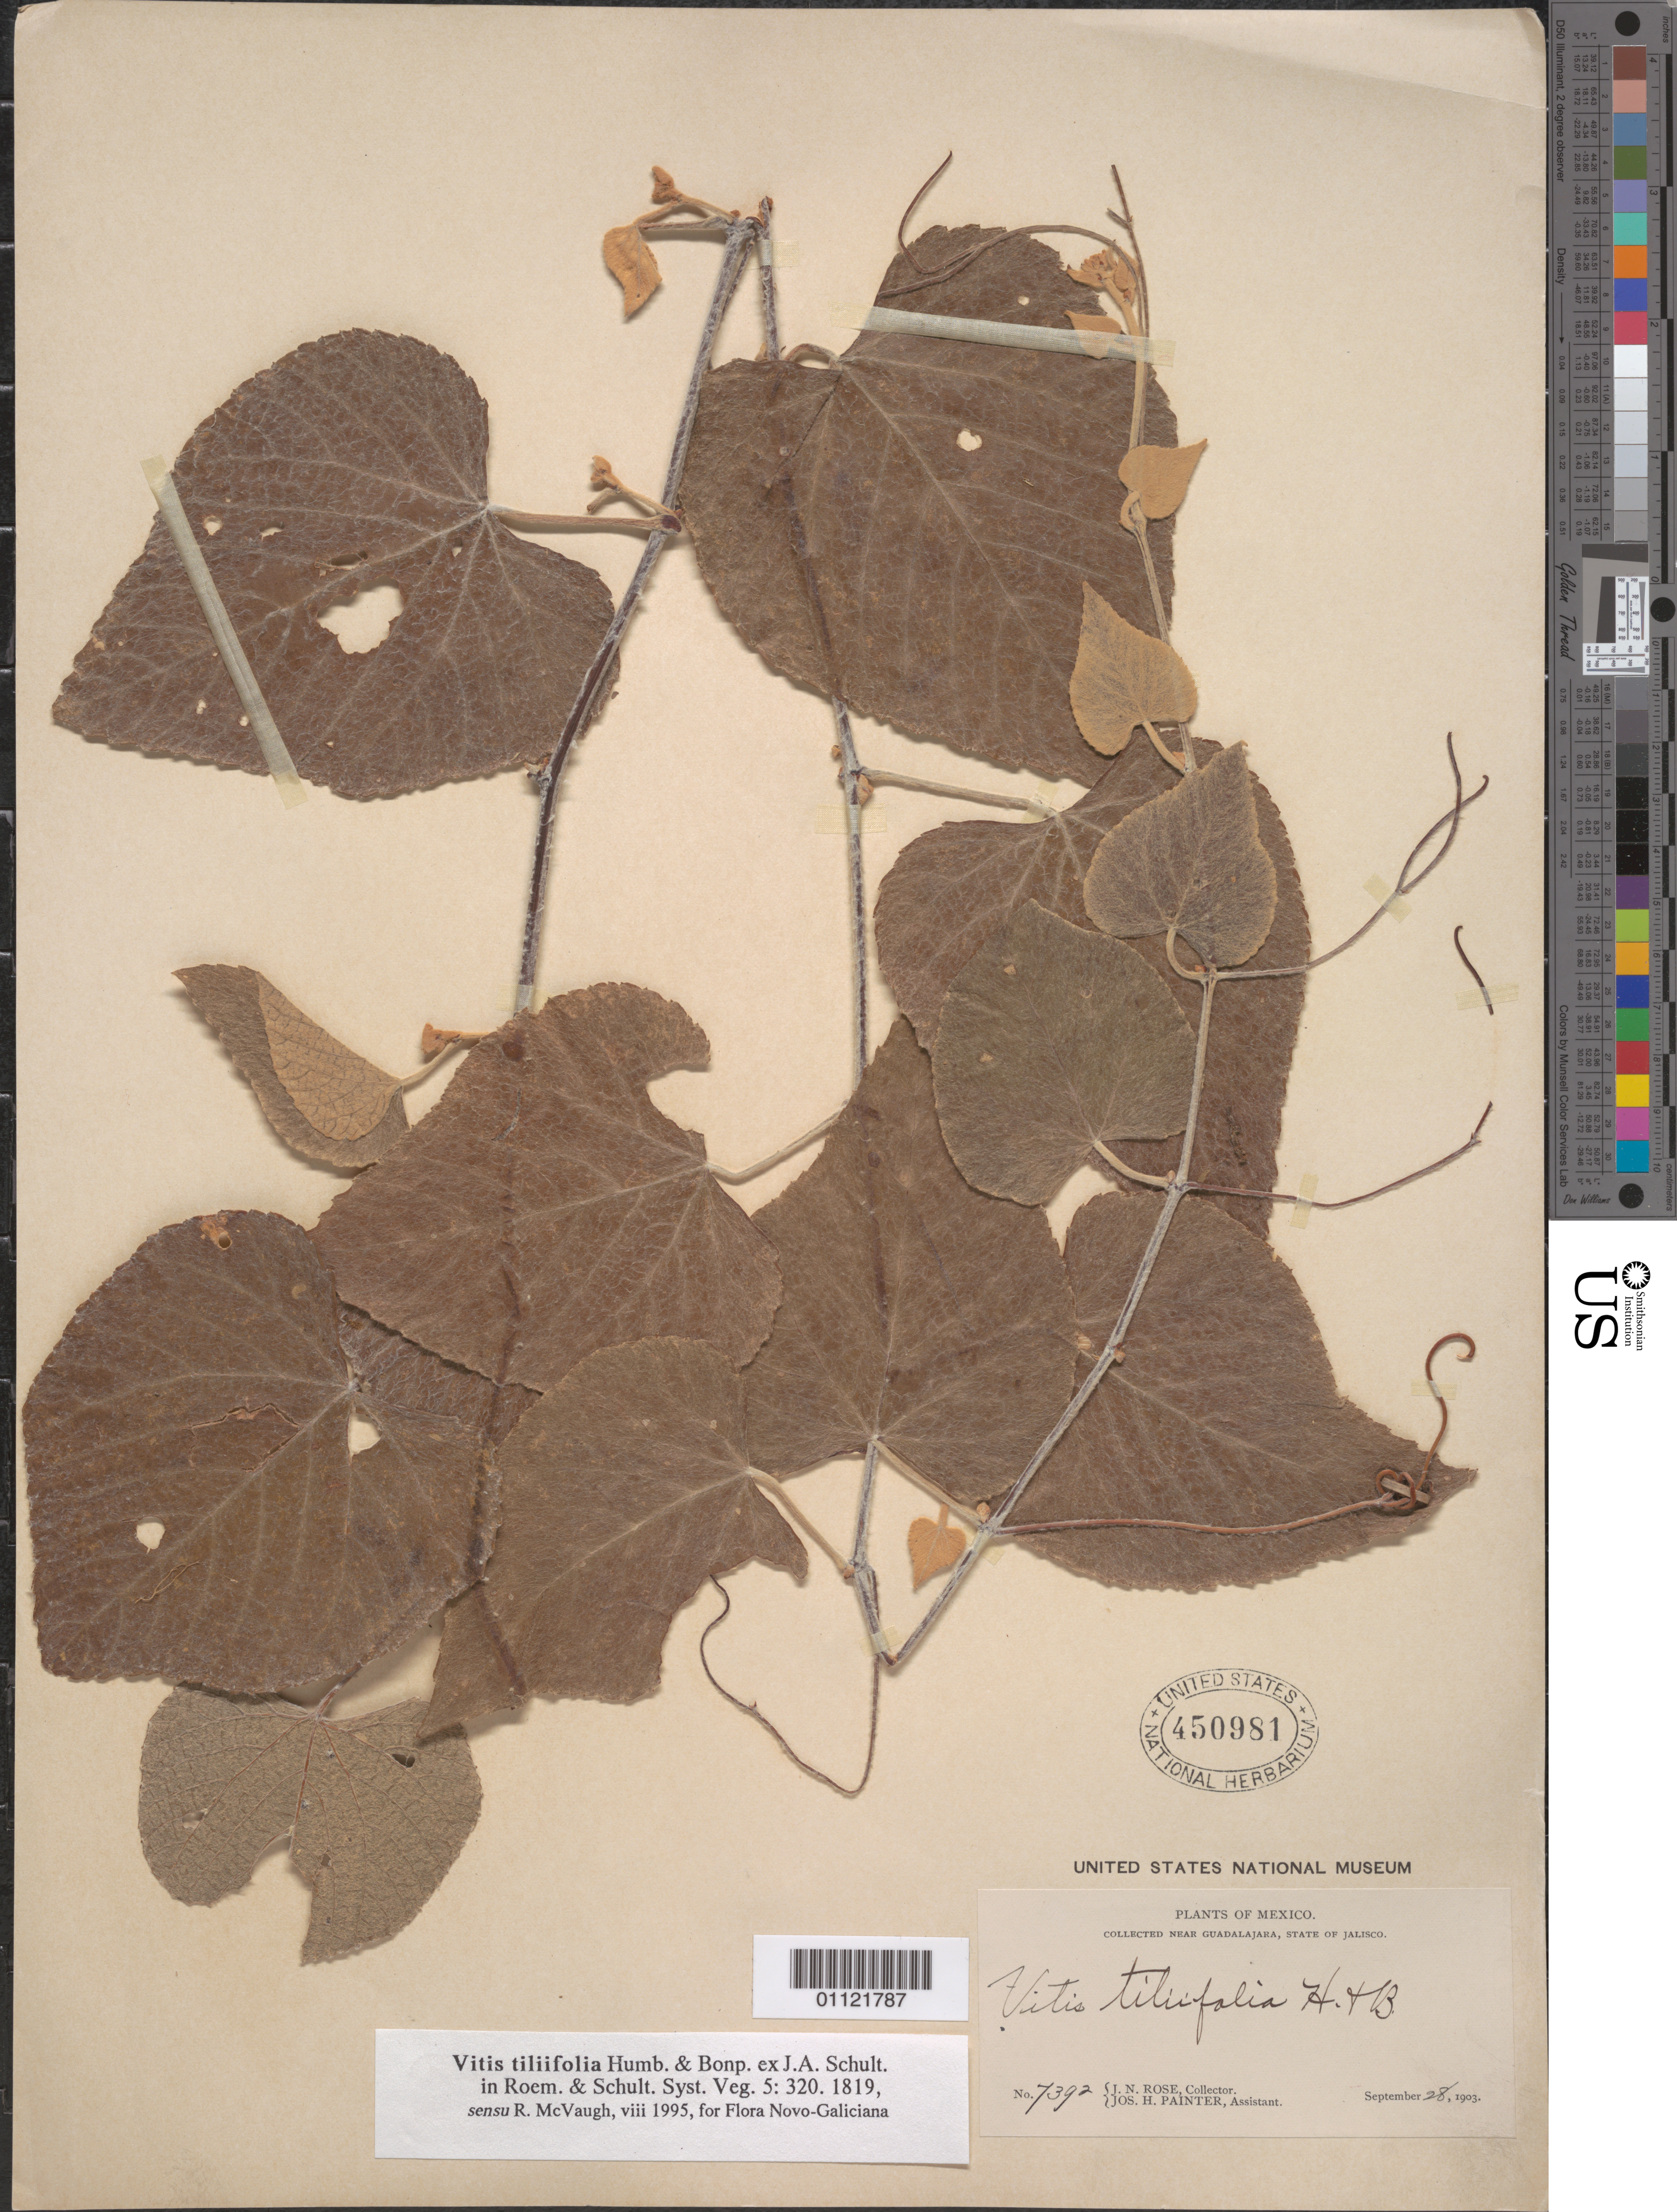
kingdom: Plantae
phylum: Tracheophyta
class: Magnoliopsida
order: Vitales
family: Vitaceae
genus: Vitis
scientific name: Vitis tiliifolia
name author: Humb. & Bonpl. ex Schult.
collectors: J. N. Rose & J. H. Painter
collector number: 7392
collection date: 1903-09-28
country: Mexico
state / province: Jalisco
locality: near Guadalajara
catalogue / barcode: US 450981